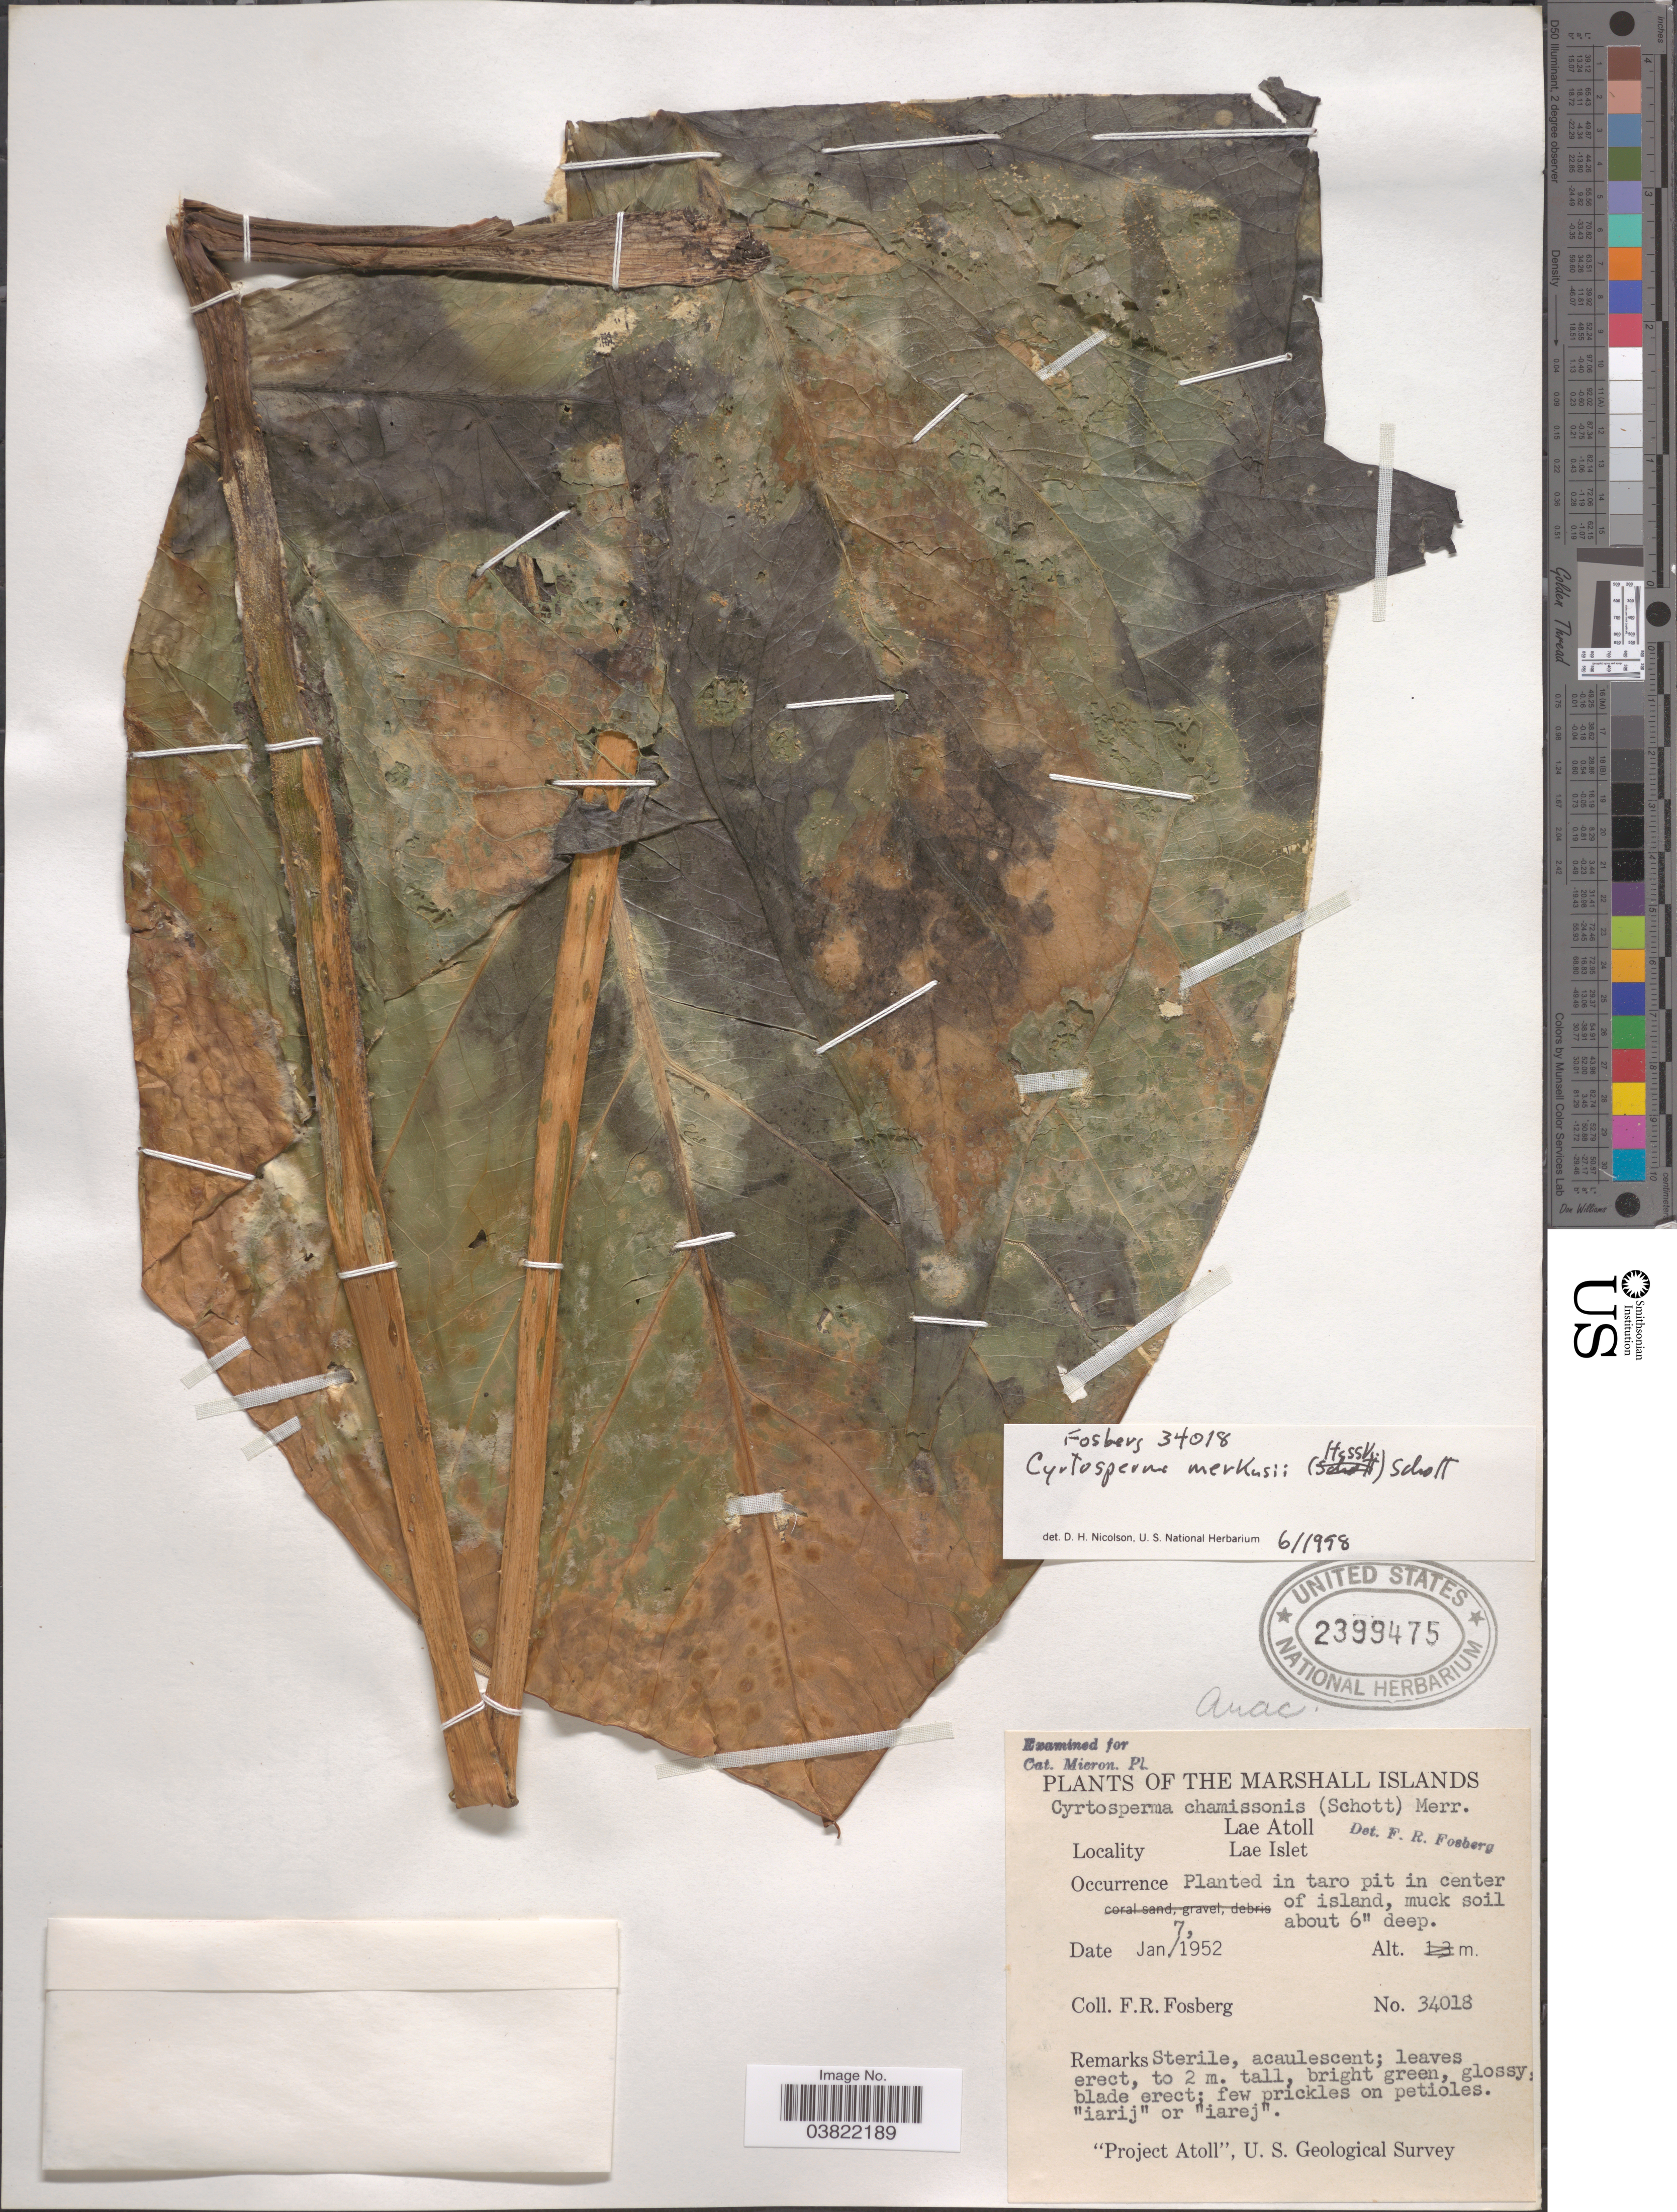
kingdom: Plantae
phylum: Tracheophyta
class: Liliopsida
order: Alismatales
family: Araceae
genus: Cyrtosperma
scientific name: Cyrtosperma merkusii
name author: (Hassk.) Schott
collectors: F. R. Fosberg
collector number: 34018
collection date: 1952-01-07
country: Marshall Islands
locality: The Marshall Islands. Lae Atoll. Lae Islet.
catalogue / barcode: US 2399475